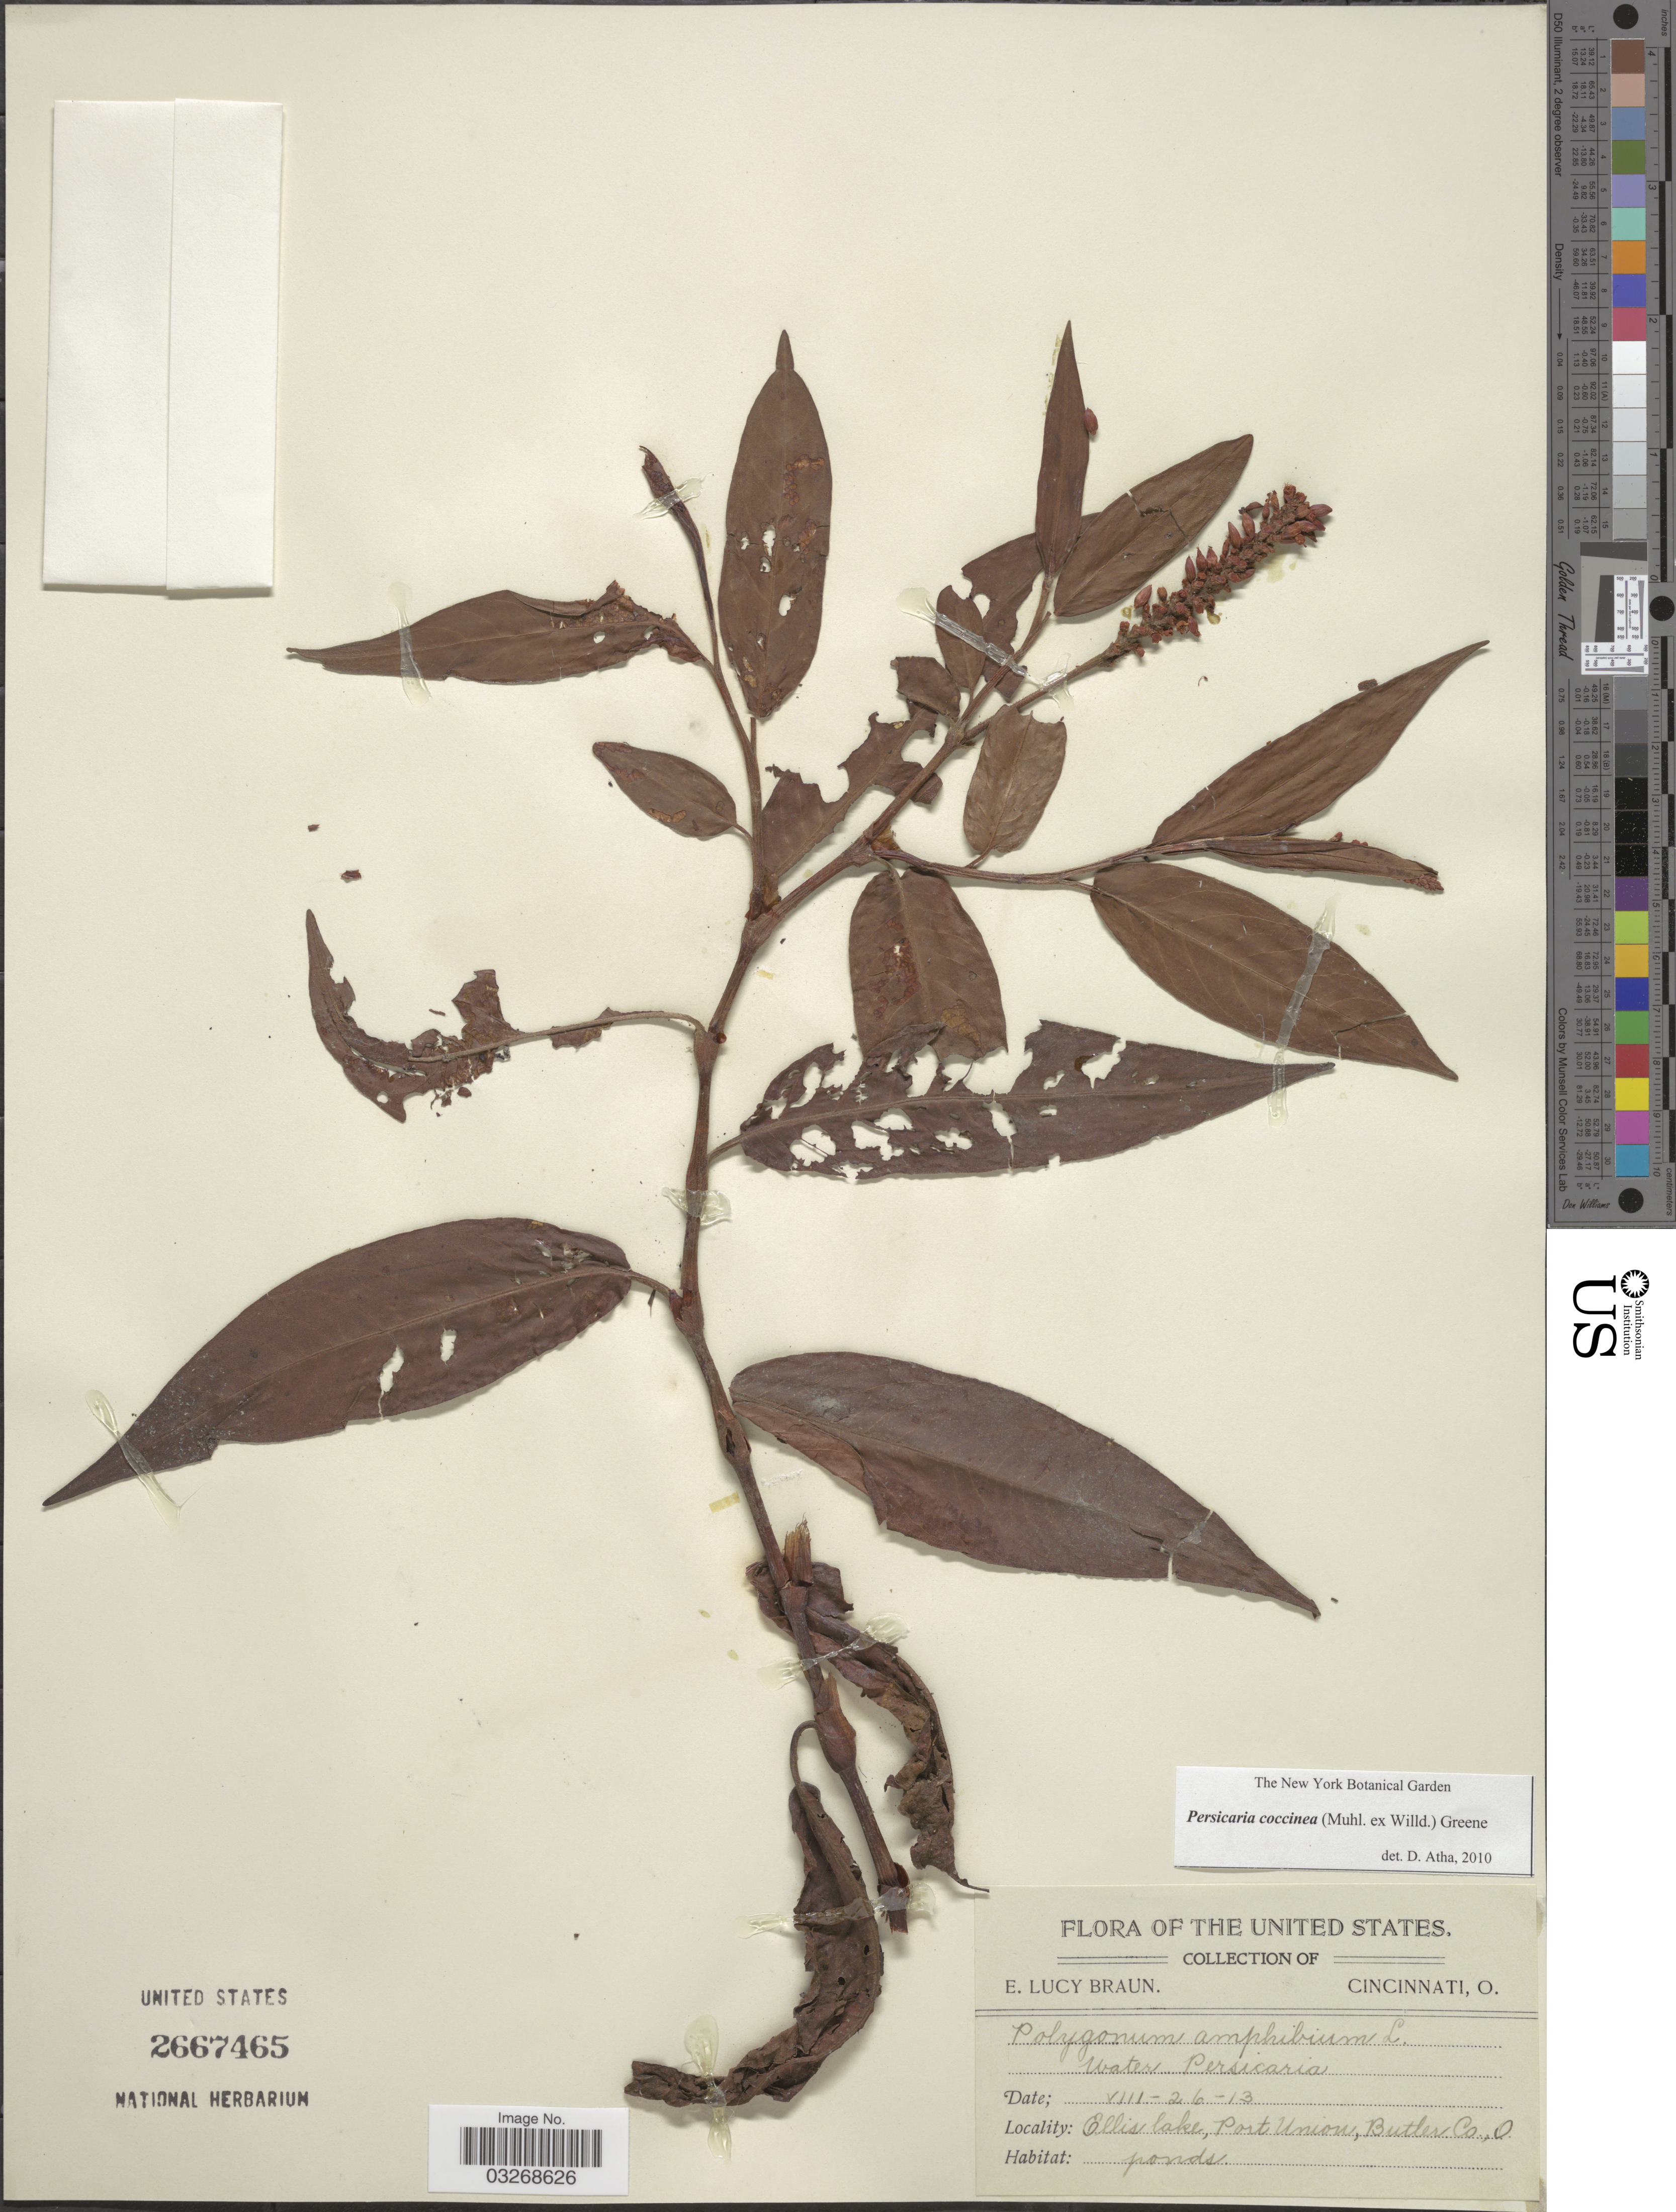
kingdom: Plantae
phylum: Tracheophyta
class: Magnoliopsida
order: Caryophyllales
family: Polygonaceae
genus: Persicaria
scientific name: Persicaria coccinea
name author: (Muhl. ex Willd.) Greene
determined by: Atha, D. E.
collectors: E. L. Braun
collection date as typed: Transcribed d/m/y: 26/8/13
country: United States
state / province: Ohio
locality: Ellis lake, Port Union, Butler Co.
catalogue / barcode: US 2667465